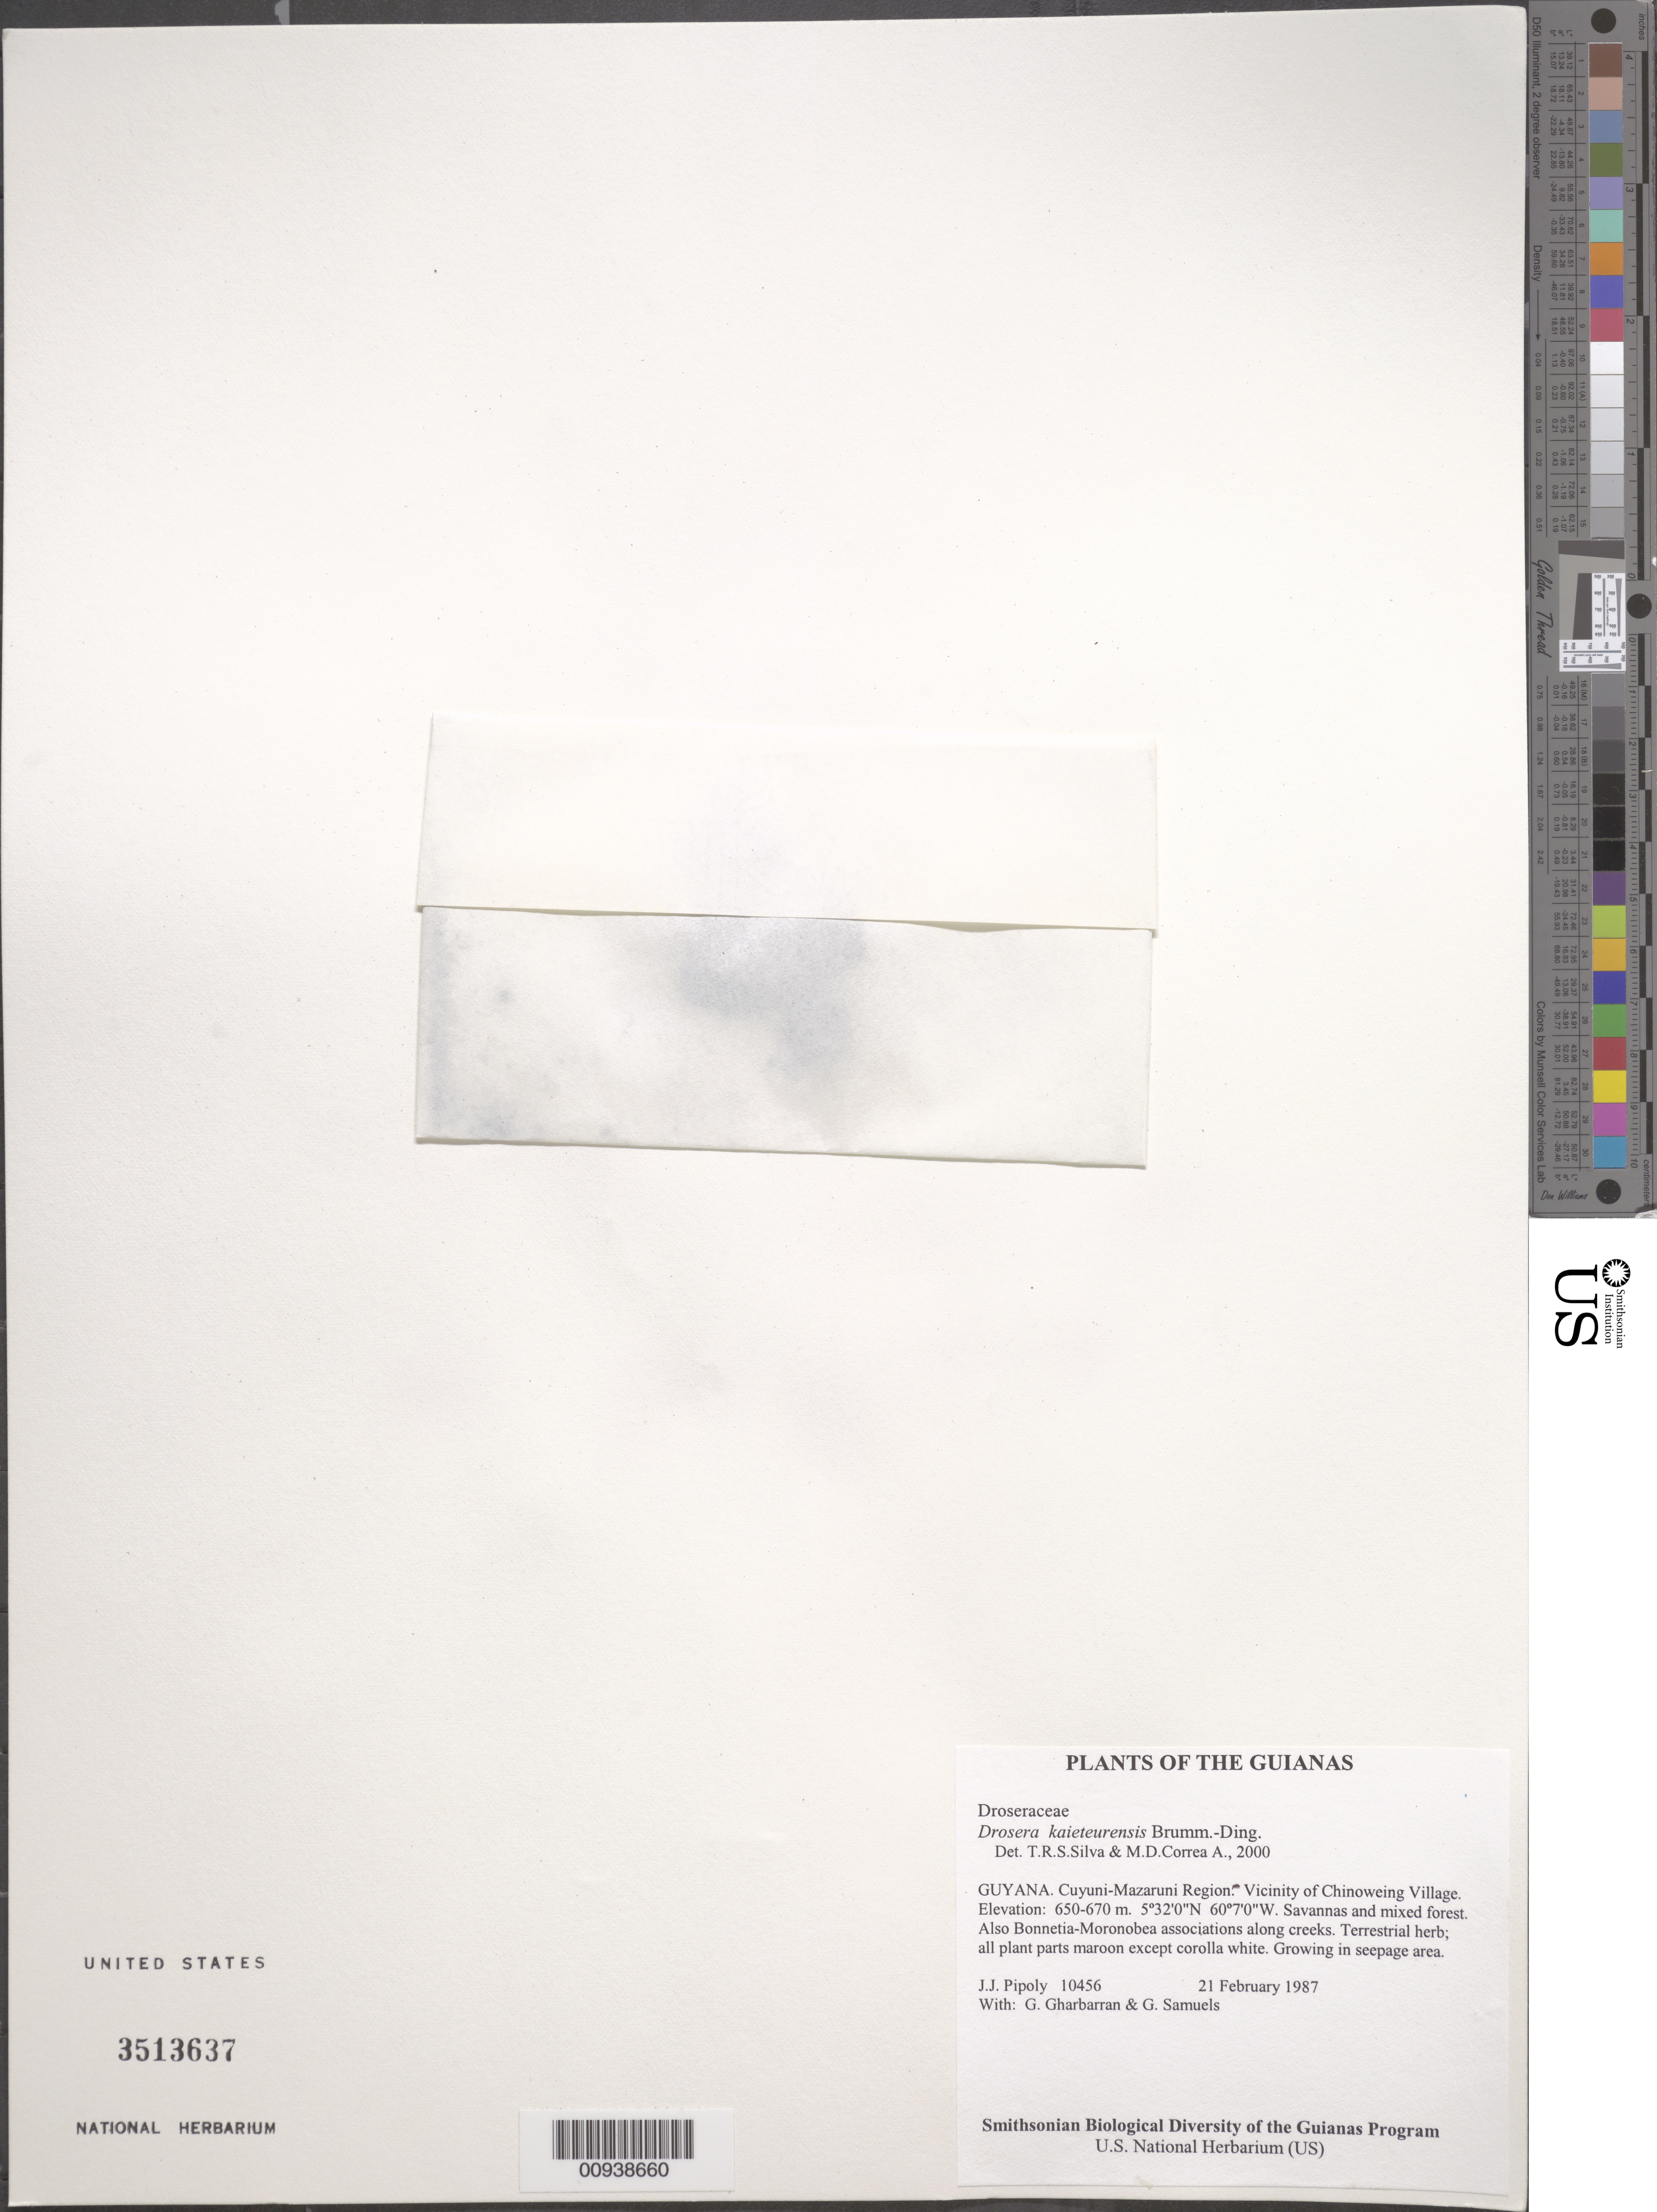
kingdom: Plantae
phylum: Tracheophyta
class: Magnoliopsida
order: Caryophyllales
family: Droseraceae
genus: Drosera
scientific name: Drosera kaieteurensis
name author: Brumm.-Ding.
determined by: Silva, T. R. S. & Correa A. , M. D.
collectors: J. J. Pipoly, G. Gharbarran & G. Samuels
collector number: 10456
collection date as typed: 21 February 1987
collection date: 1987-02-21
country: Guyana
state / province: Cuyuni-Mazaruni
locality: Vicinity of Chinoweing Village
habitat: Savannas and mixed forest. Also Bonnetia-Moronobea associations along creeks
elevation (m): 650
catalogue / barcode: US 3513637